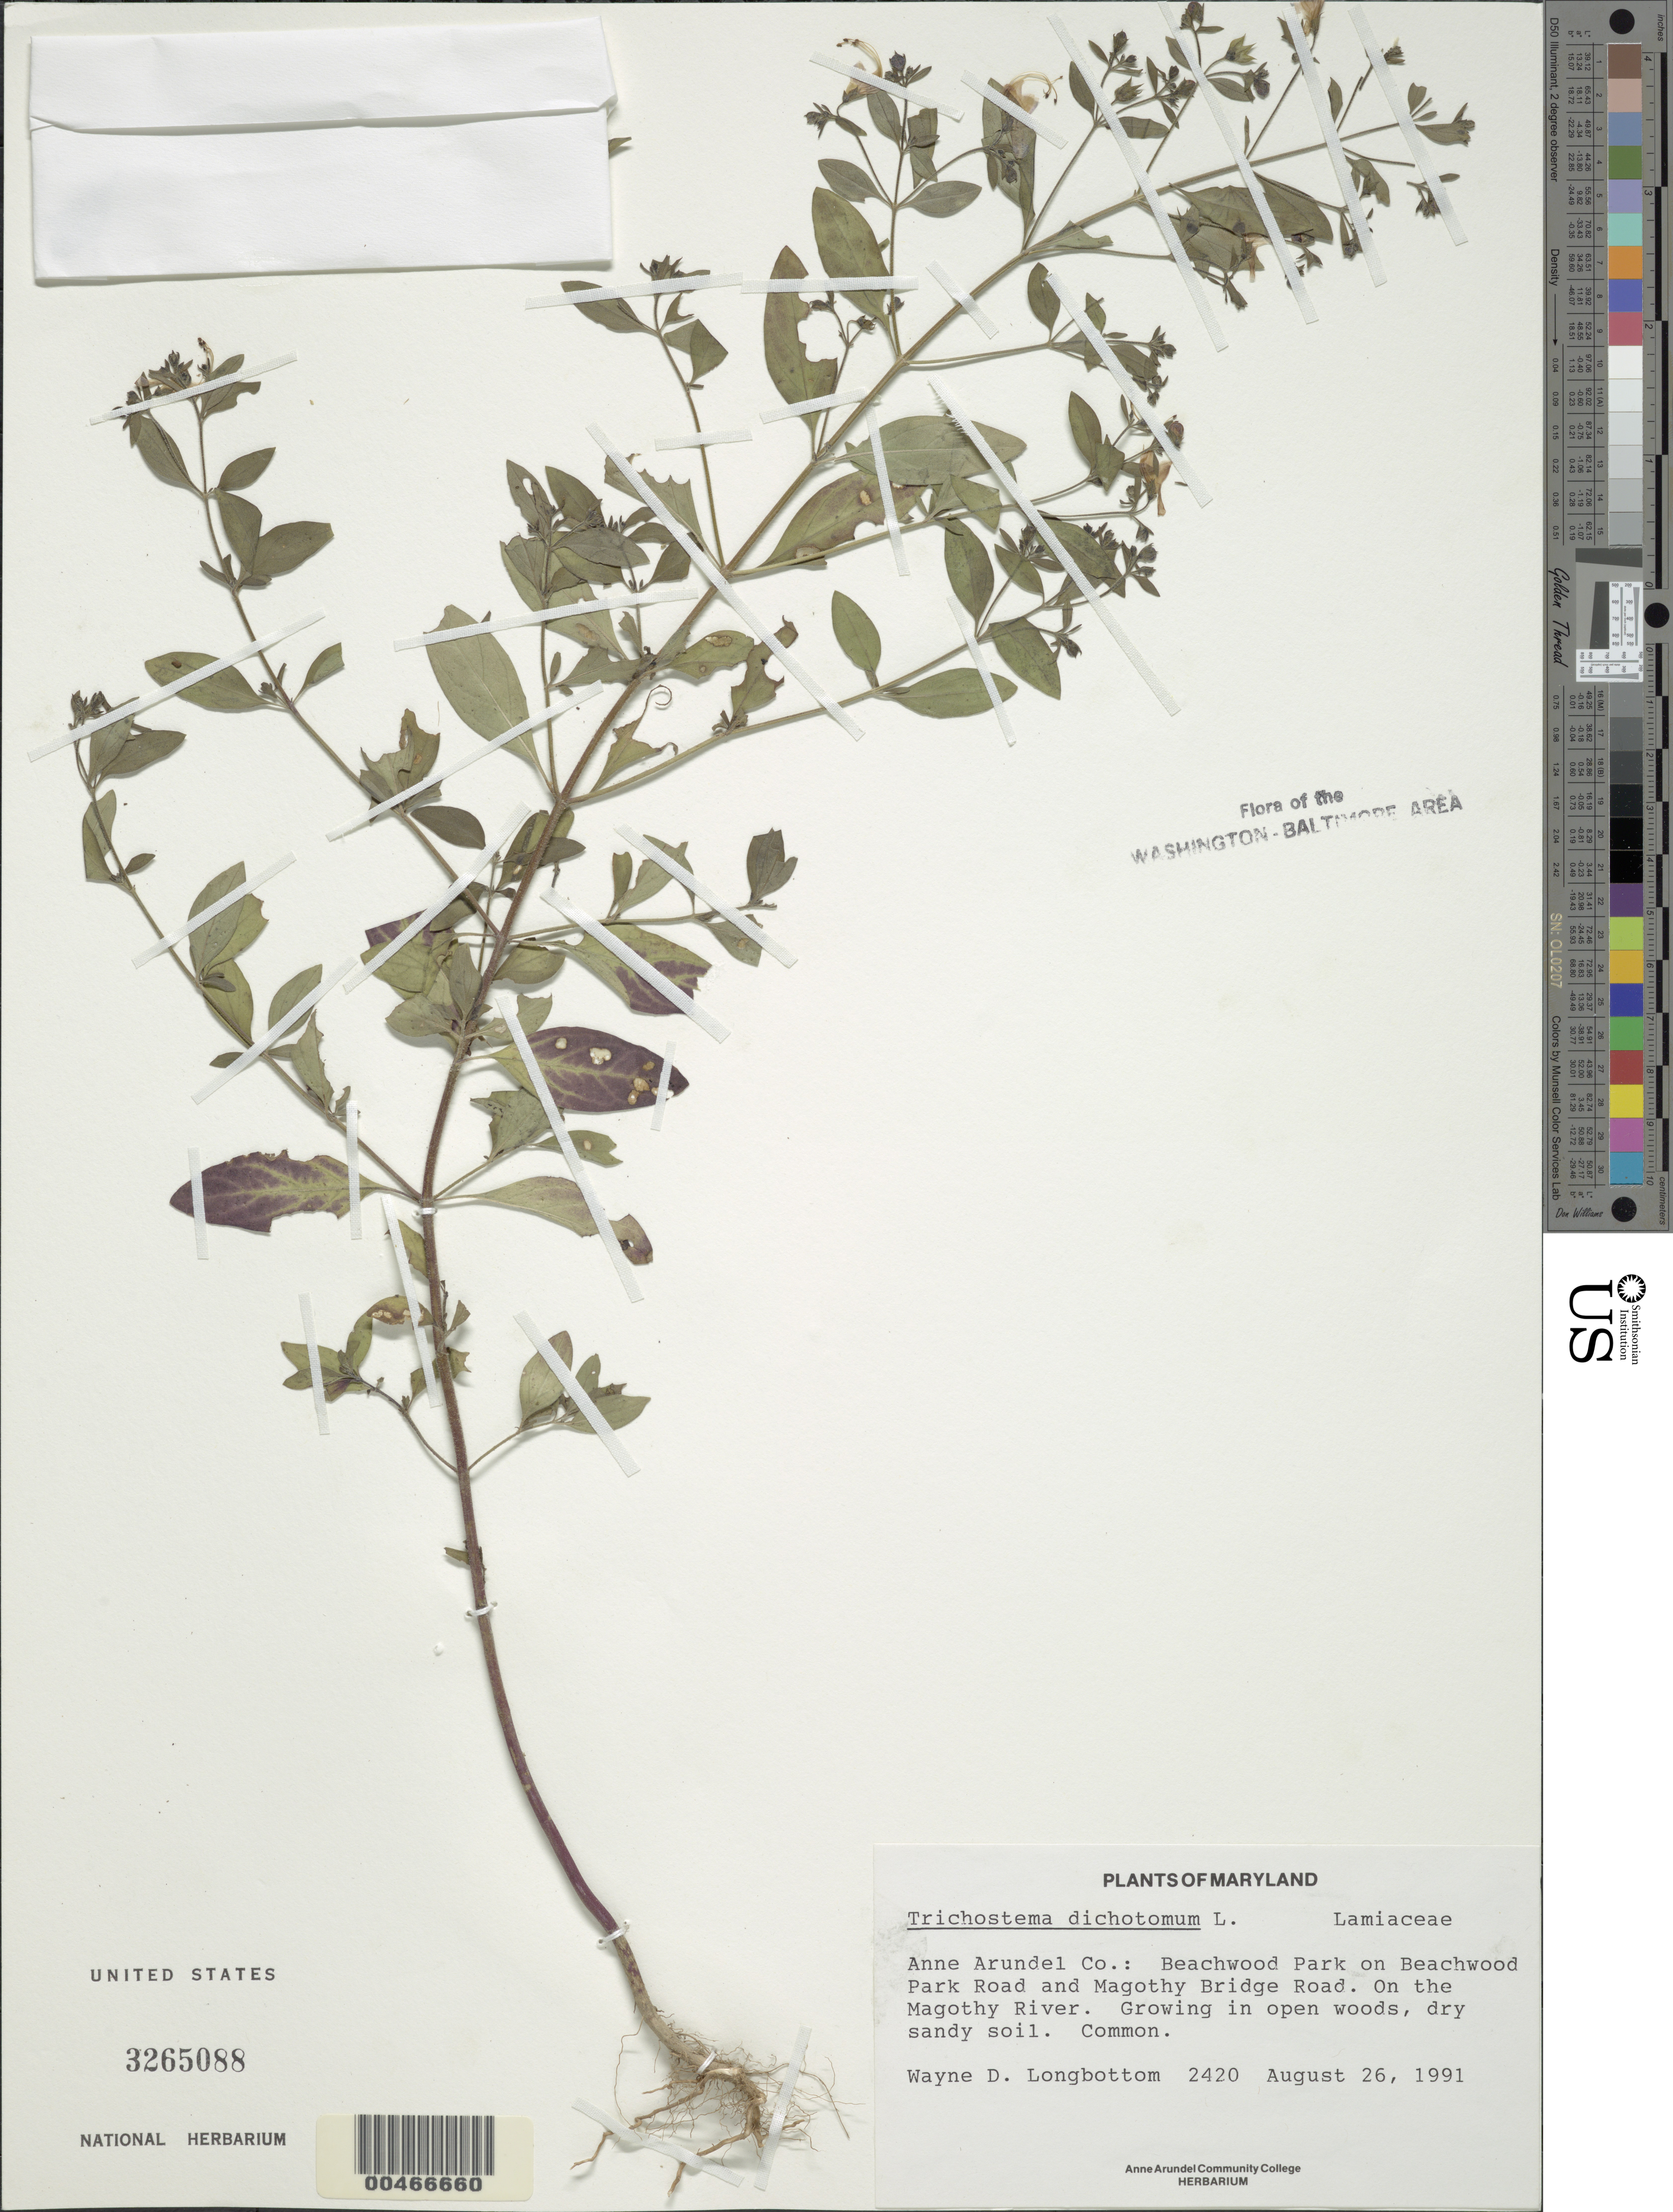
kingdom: Plantae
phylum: Tracheophyta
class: Magnoliopsida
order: Lamiales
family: Lamiaceae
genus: Trichostema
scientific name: Trichostema dichotomum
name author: L.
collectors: W. D. Longbottom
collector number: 2420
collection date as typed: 26 Aug 1991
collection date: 1991-08-26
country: United States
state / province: Maryland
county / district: Anne Arundel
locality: Beachwood Park on Beach Wood Park Road and Magothy Bridge Road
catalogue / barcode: US 3265088